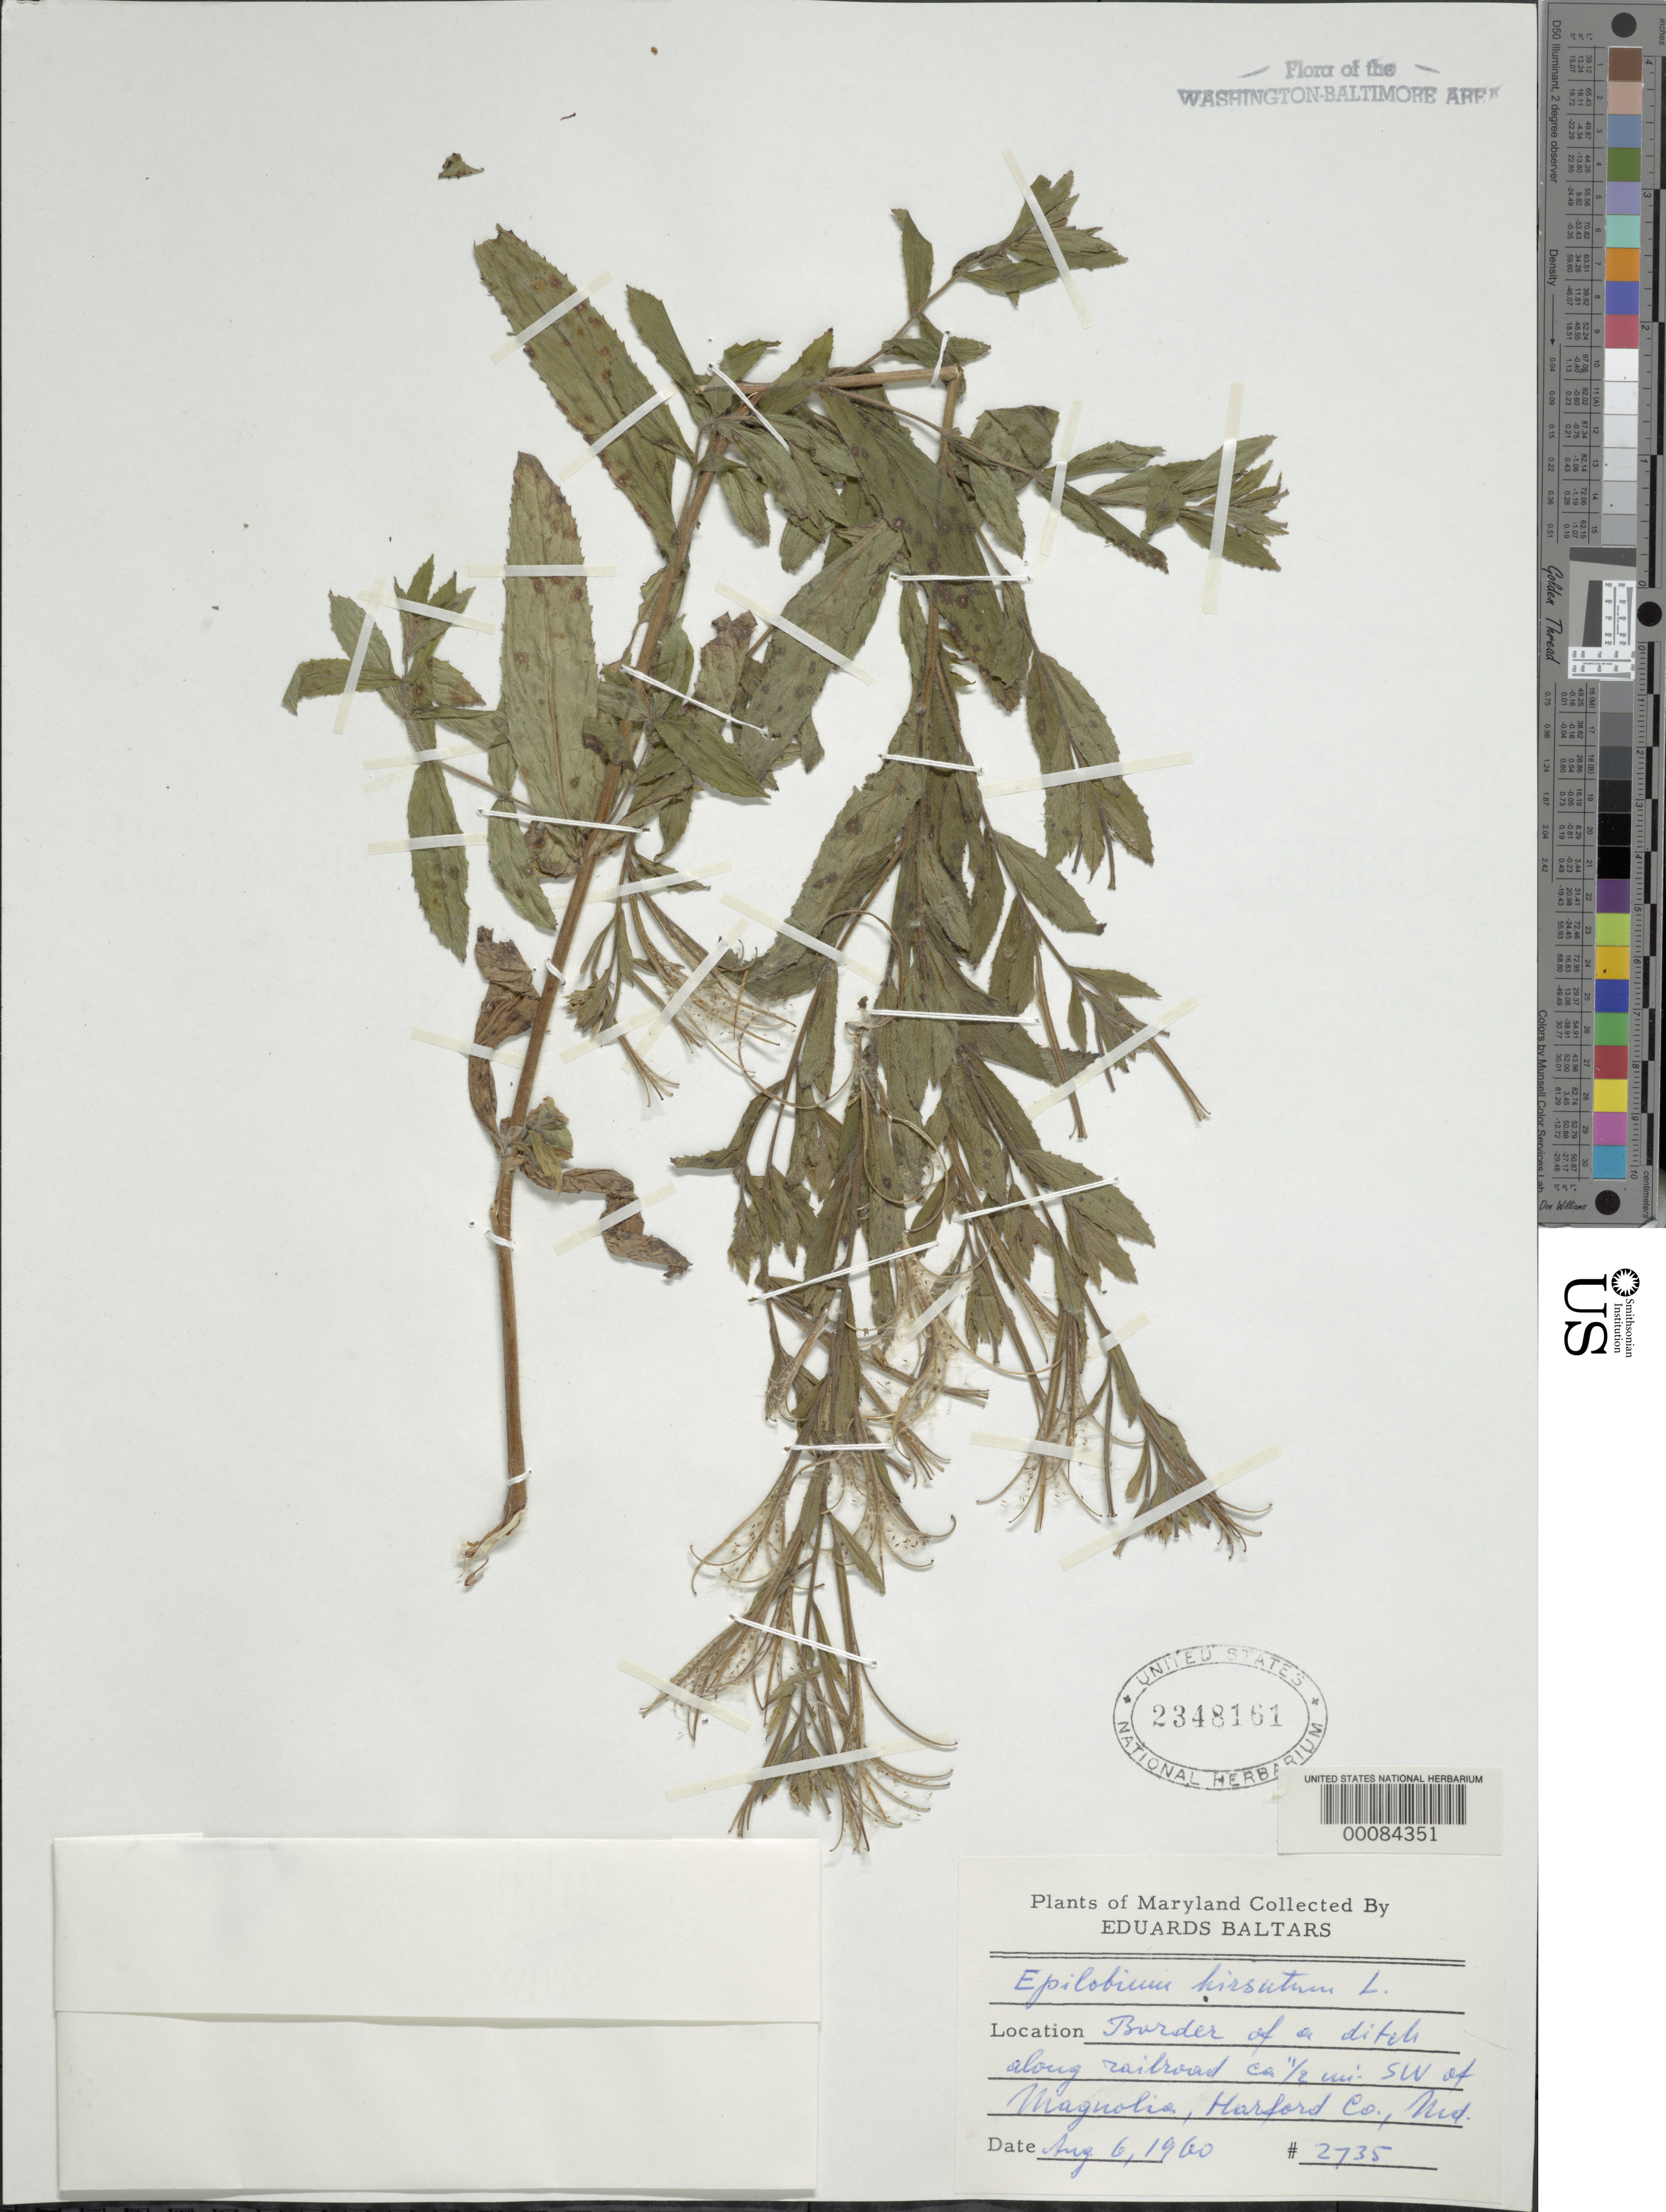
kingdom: Plantae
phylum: Tracheophyta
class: Magnoliopsida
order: Myrtales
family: Onagraceae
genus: Epilobium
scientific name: Epilobium hirsutum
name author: L.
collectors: E. Baltars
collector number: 2735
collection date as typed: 06 Aug 1960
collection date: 1960-08-06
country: United States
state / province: Maryland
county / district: Harford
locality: Along railroad, 1/2 mi. SW of Magnolia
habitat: Border of a ditch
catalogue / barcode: US 2348161